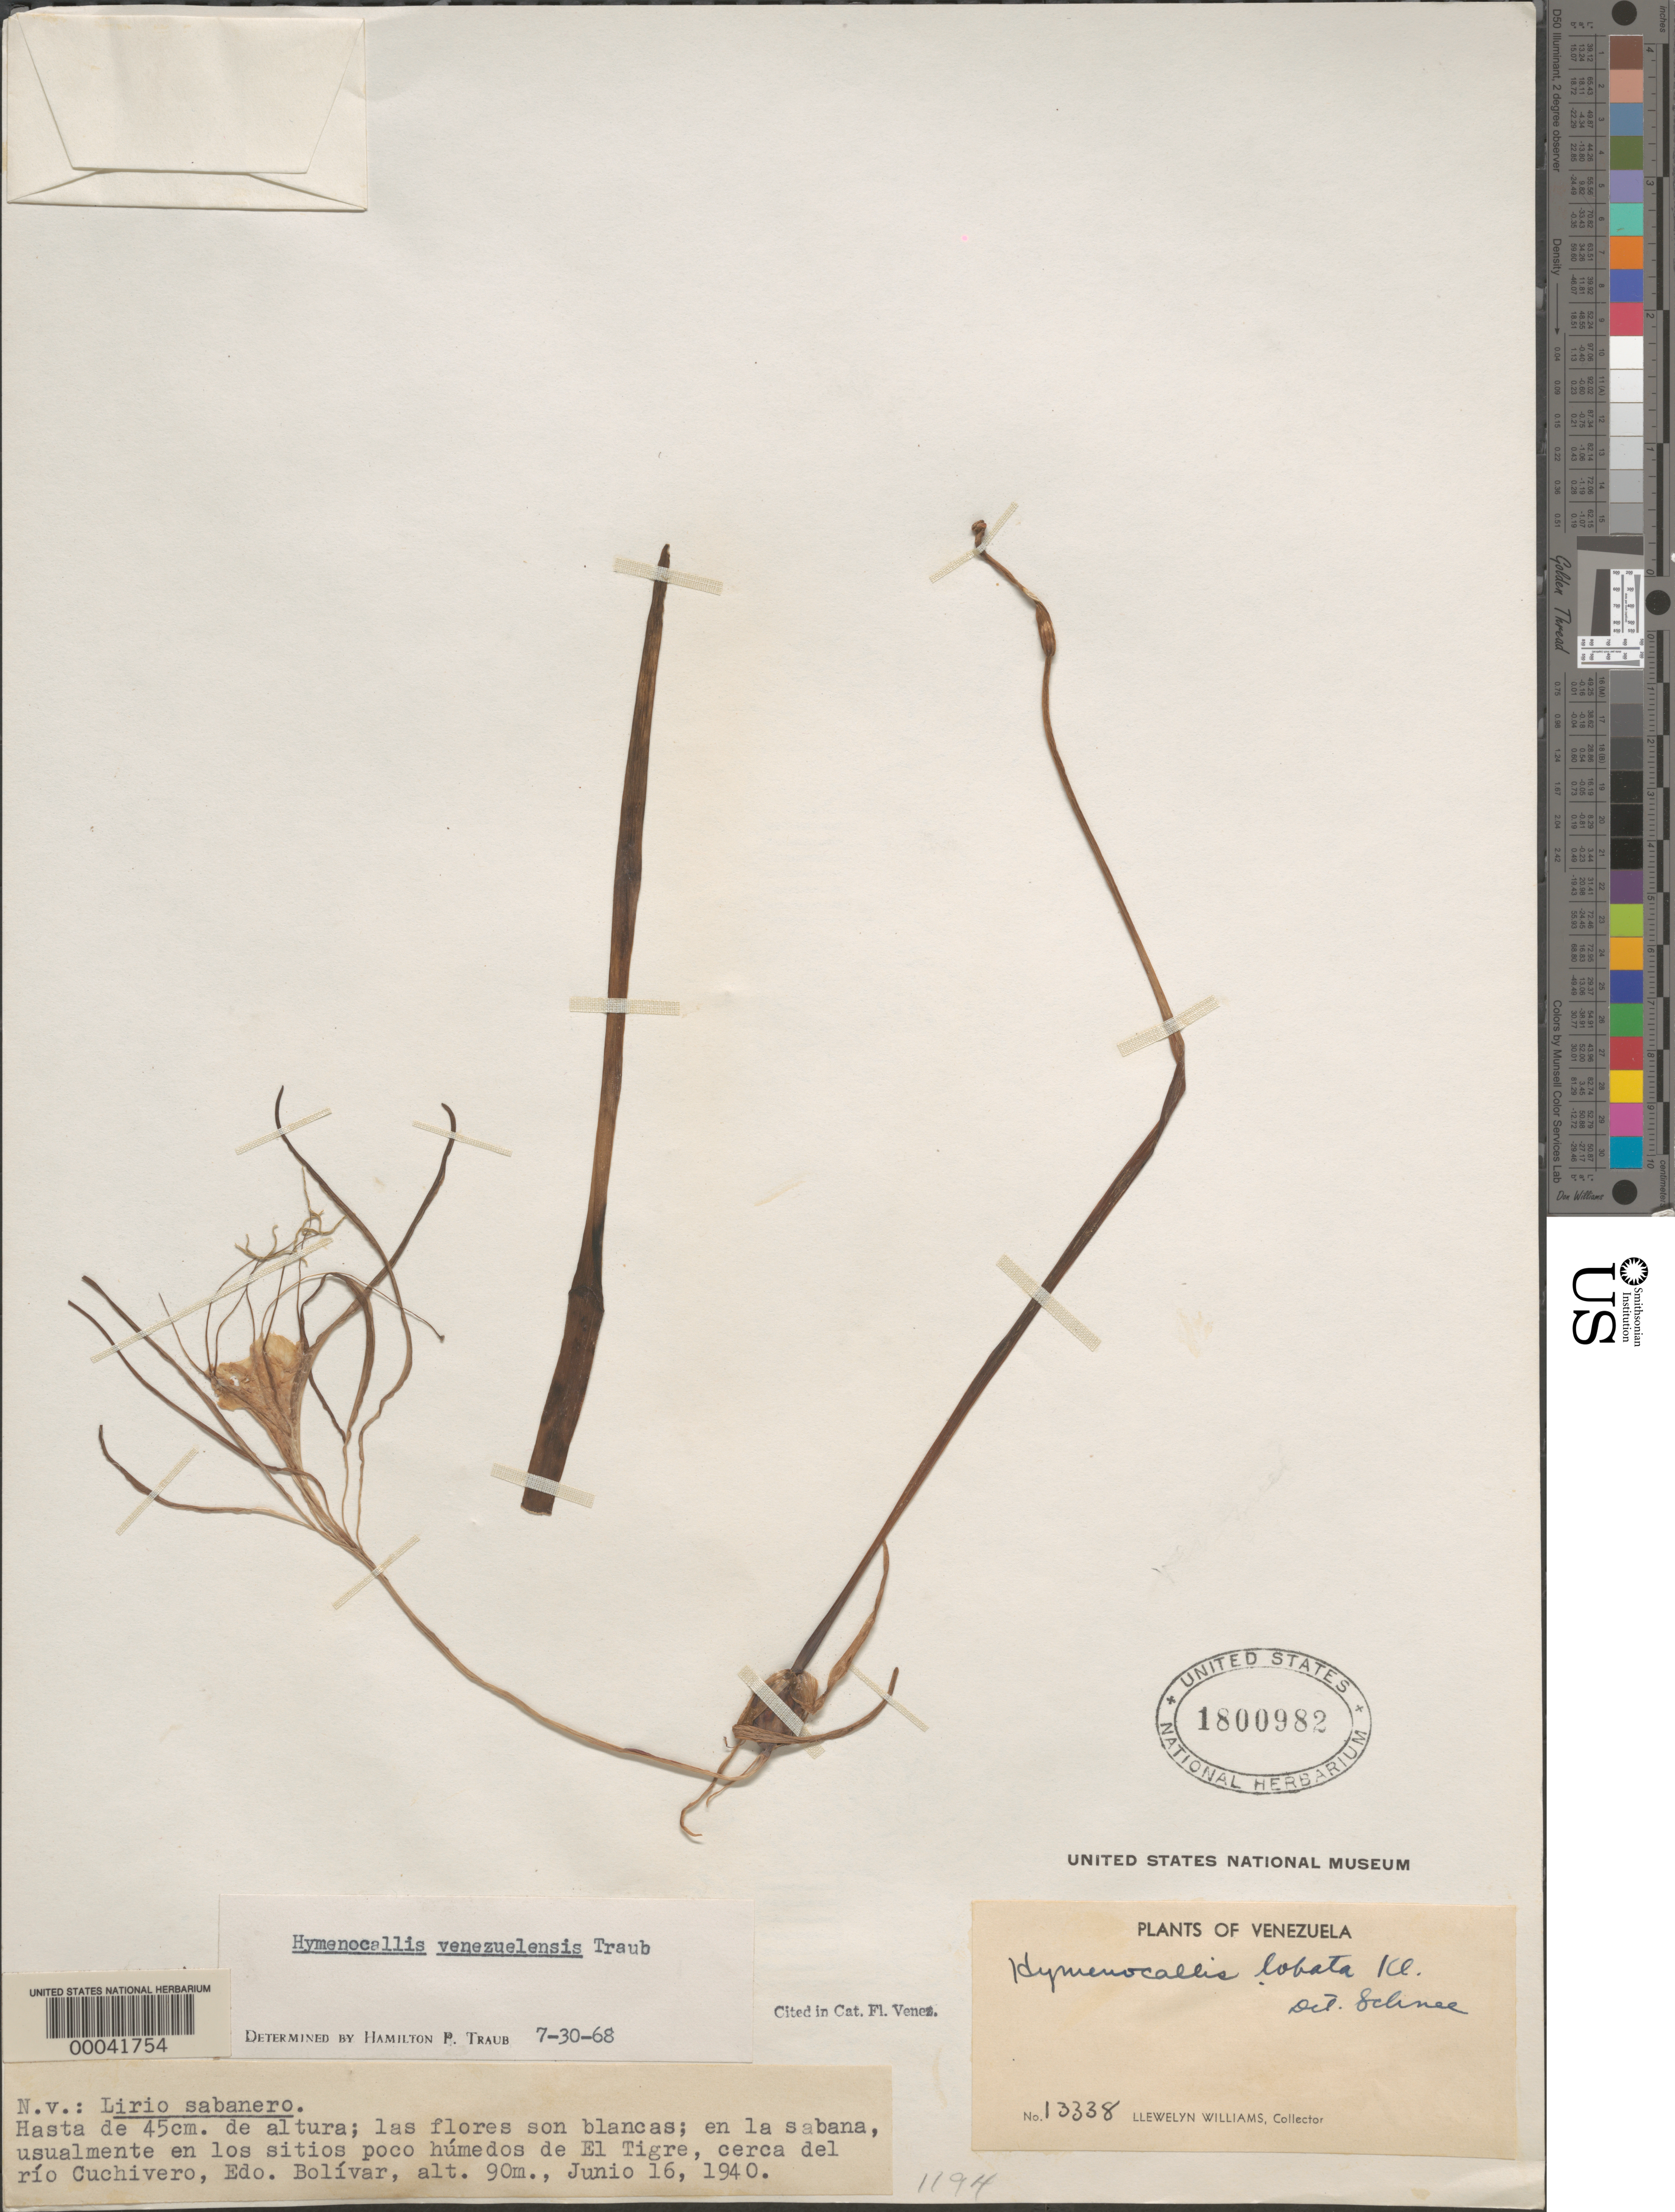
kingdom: Plantae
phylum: Tracheophyta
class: Liliopsida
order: Asparagales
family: Amaryllidaceae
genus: Hymenocallis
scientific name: Hymenocallis venezuelensis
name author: Traub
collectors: Ll. Williams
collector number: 13338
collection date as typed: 16 Jun 1940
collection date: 1940-06-16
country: Venezuela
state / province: Bolivar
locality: El tigre, around rio cuchivero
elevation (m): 90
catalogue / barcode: US 1800982